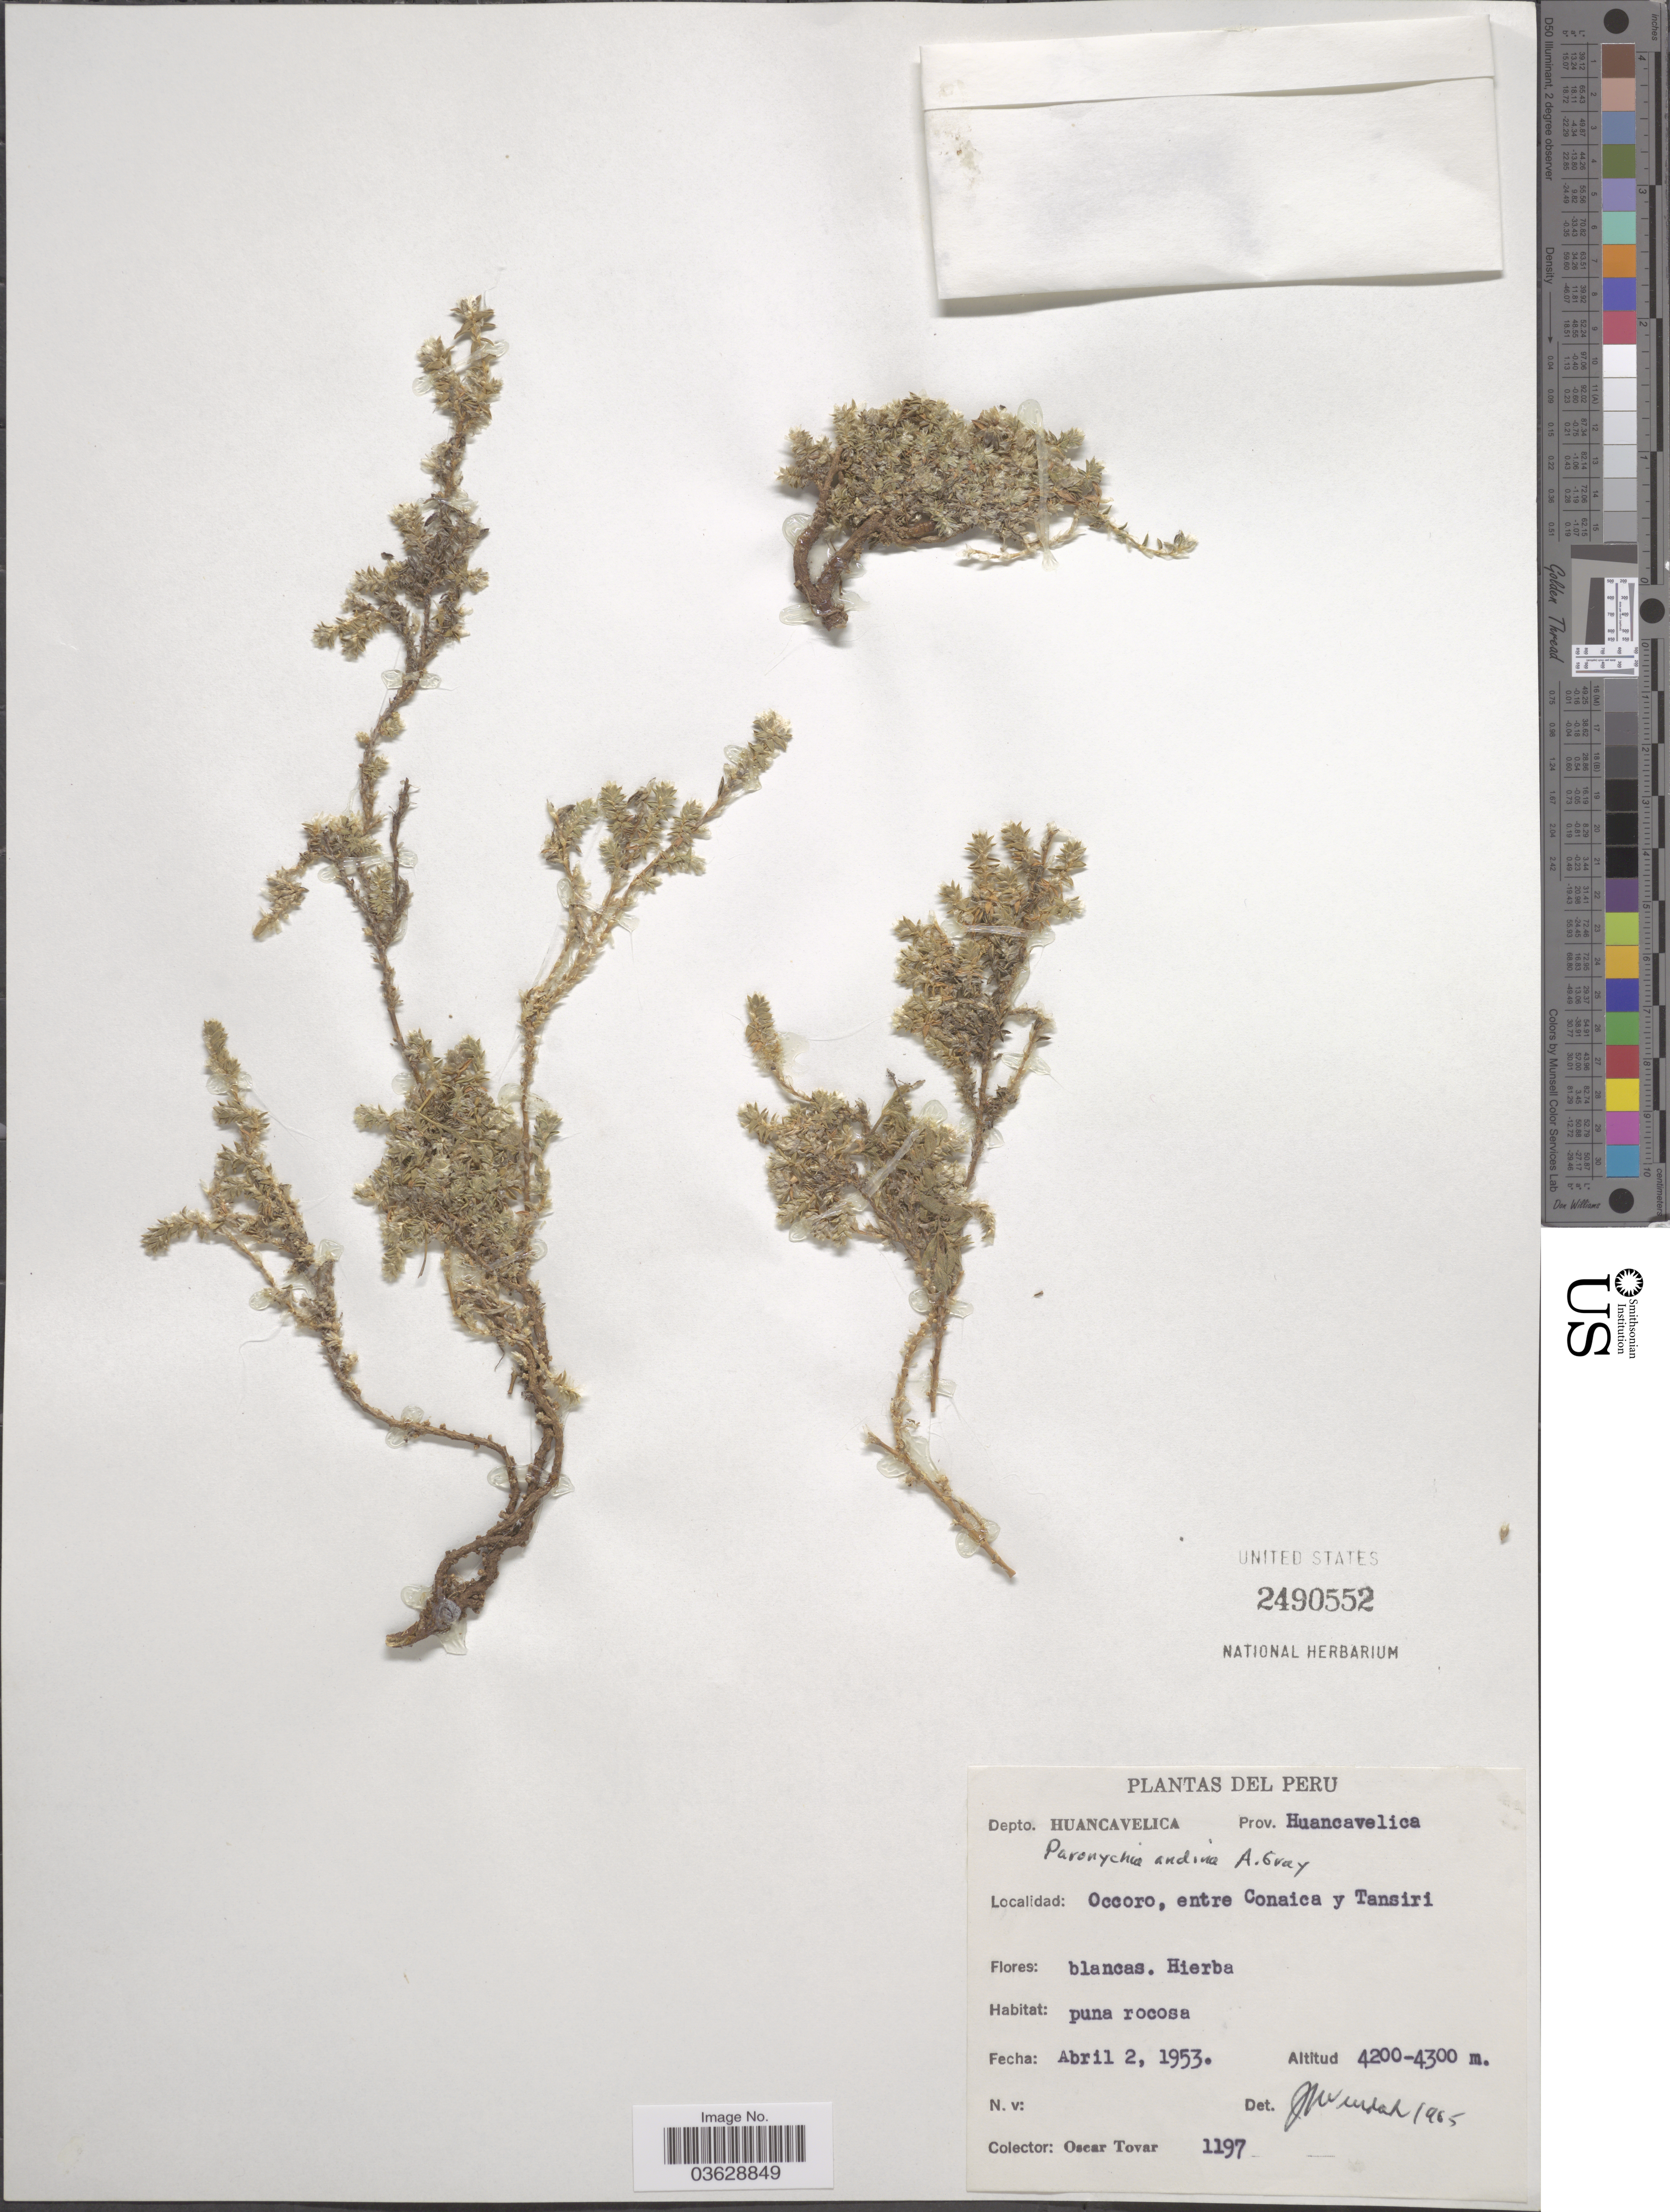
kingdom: Plantae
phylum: Tracheophyta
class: Magnoliopsida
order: Caryophyllales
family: Caryophyllaceae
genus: Paronychia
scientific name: Paronychia andina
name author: A. Gray in Wilkes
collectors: Ó. Tovar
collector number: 1197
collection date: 1953-04-02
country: Peru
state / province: Huancavelica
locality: Depto. Huancavelica. Prov. Huancavelica. Occoro, entre Conaica y Tansiri.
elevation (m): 4200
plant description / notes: Leaf tissue sampled for DNA sequencing.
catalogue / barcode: US 2490552